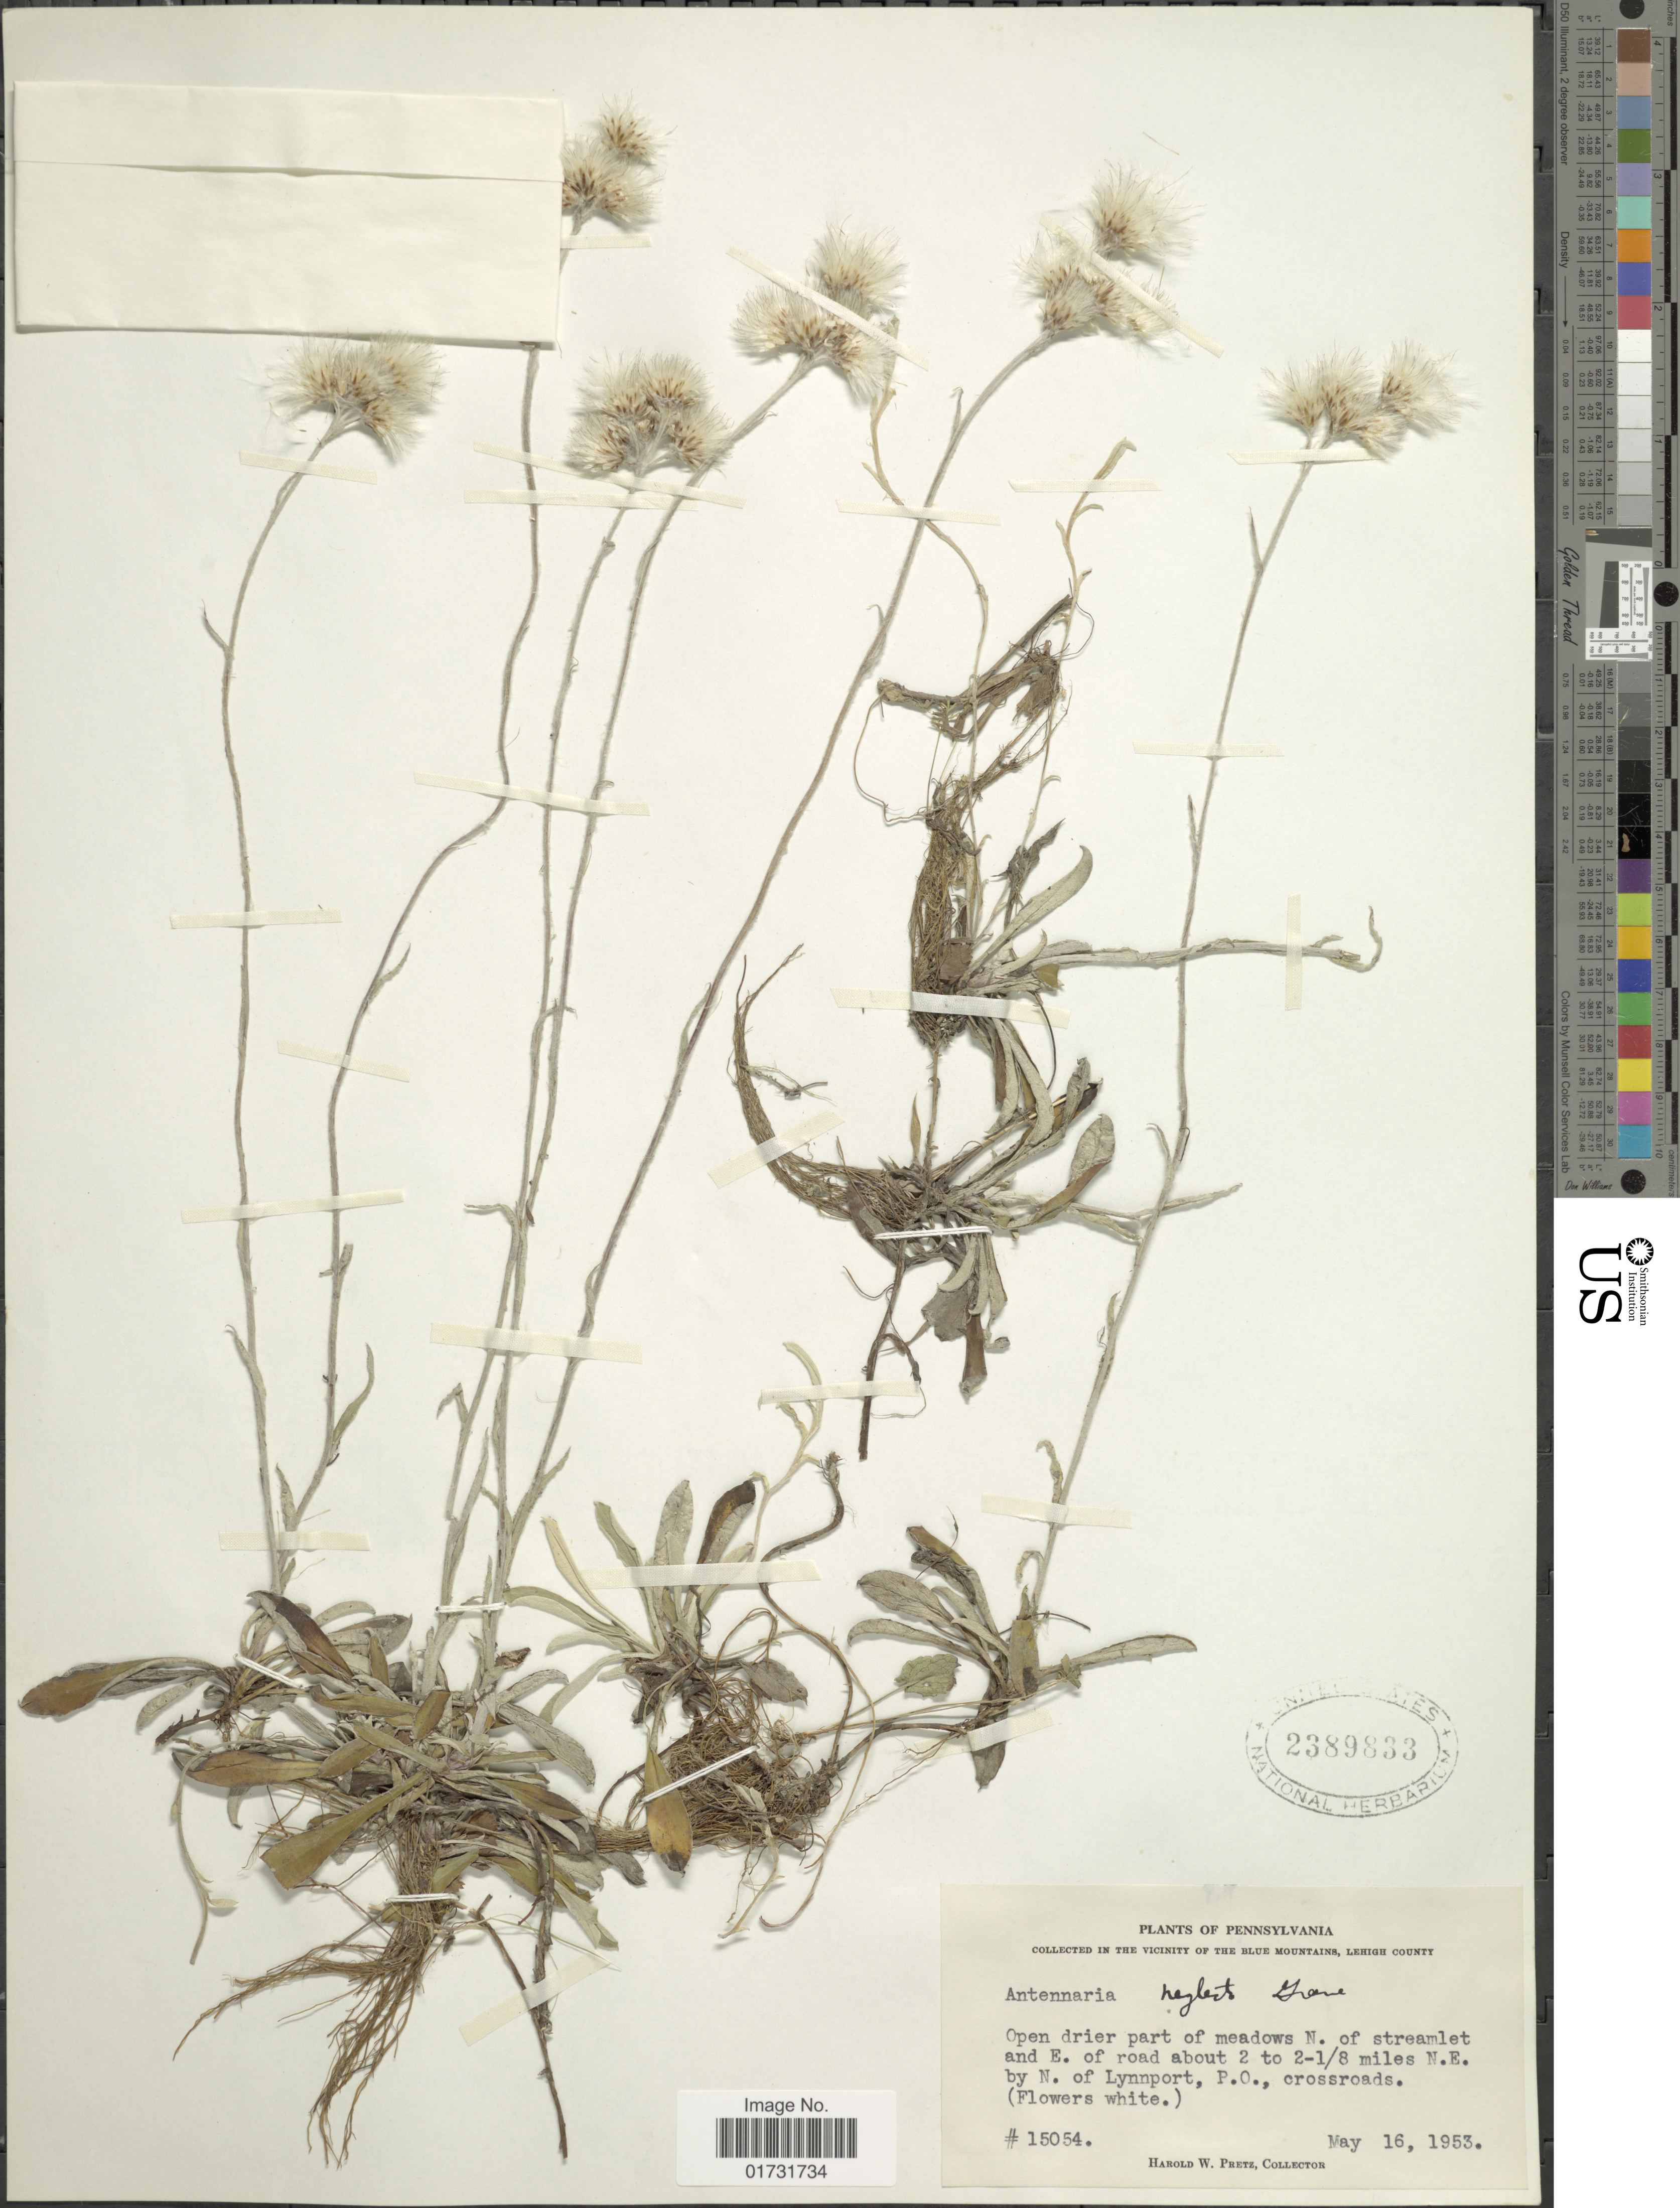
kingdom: Plantae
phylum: Tracheophyta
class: Magnoliopsida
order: Asterales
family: Asteraceae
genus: Antennaria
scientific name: Antennaria neglecta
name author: Greene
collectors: H. W. Pretz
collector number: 15054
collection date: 1953-05-16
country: United States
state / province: Pennsylvania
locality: Vicinity of the Blue Mountains, Lehigh County. N. of streamlet and E. of road about 2 to 2-1/8 miles N.E. by N. of Lynnport, P.O., crossroads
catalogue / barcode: US 2389833